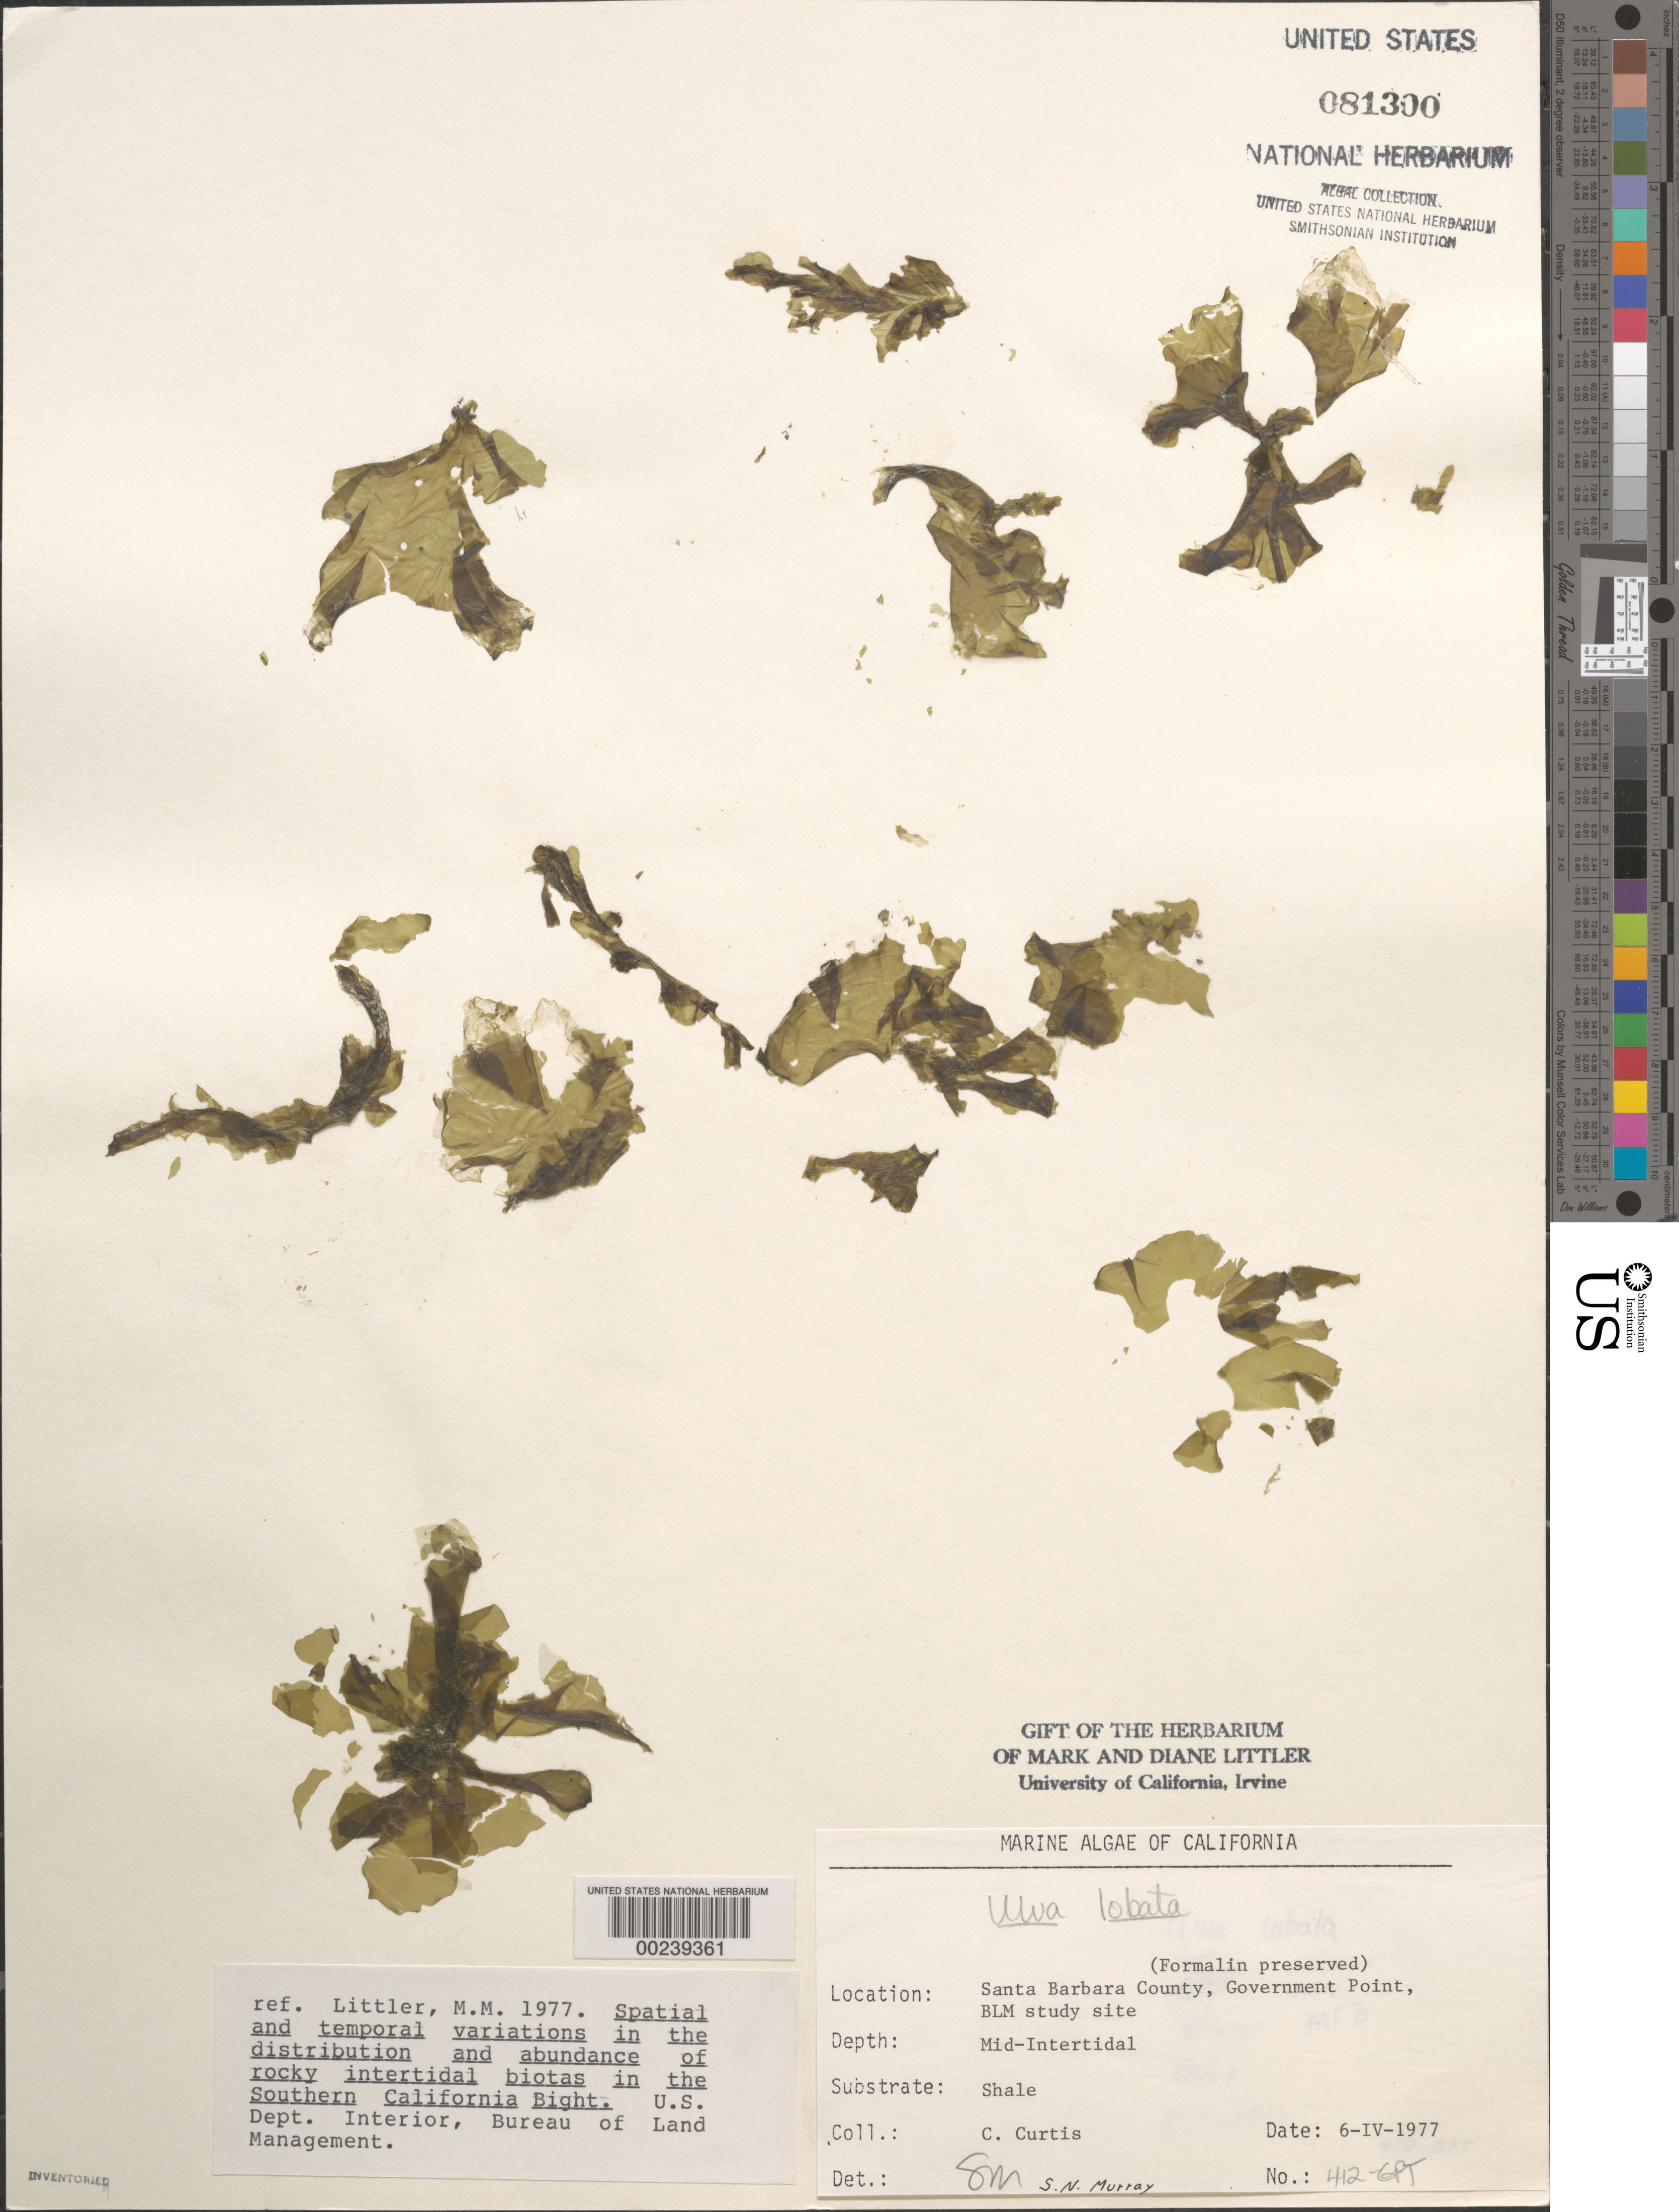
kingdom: Plantae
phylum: Chlorophyta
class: Ulvophyceae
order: Ulvales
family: Ulvaceae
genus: Ulva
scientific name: Ulva lactuca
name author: L.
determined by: Algae name updating Project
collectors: C. Curtis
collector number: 412-gpt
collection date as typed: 06 Apr 1977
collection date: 1977-04-06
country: United States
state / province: California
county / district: Santa Barbara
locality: Government Point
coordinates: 34 26'31"N, 120 24'06"W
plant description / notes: BLM-SOCALBIGHT Rocky Intertidal Survey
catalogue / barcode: US 81300